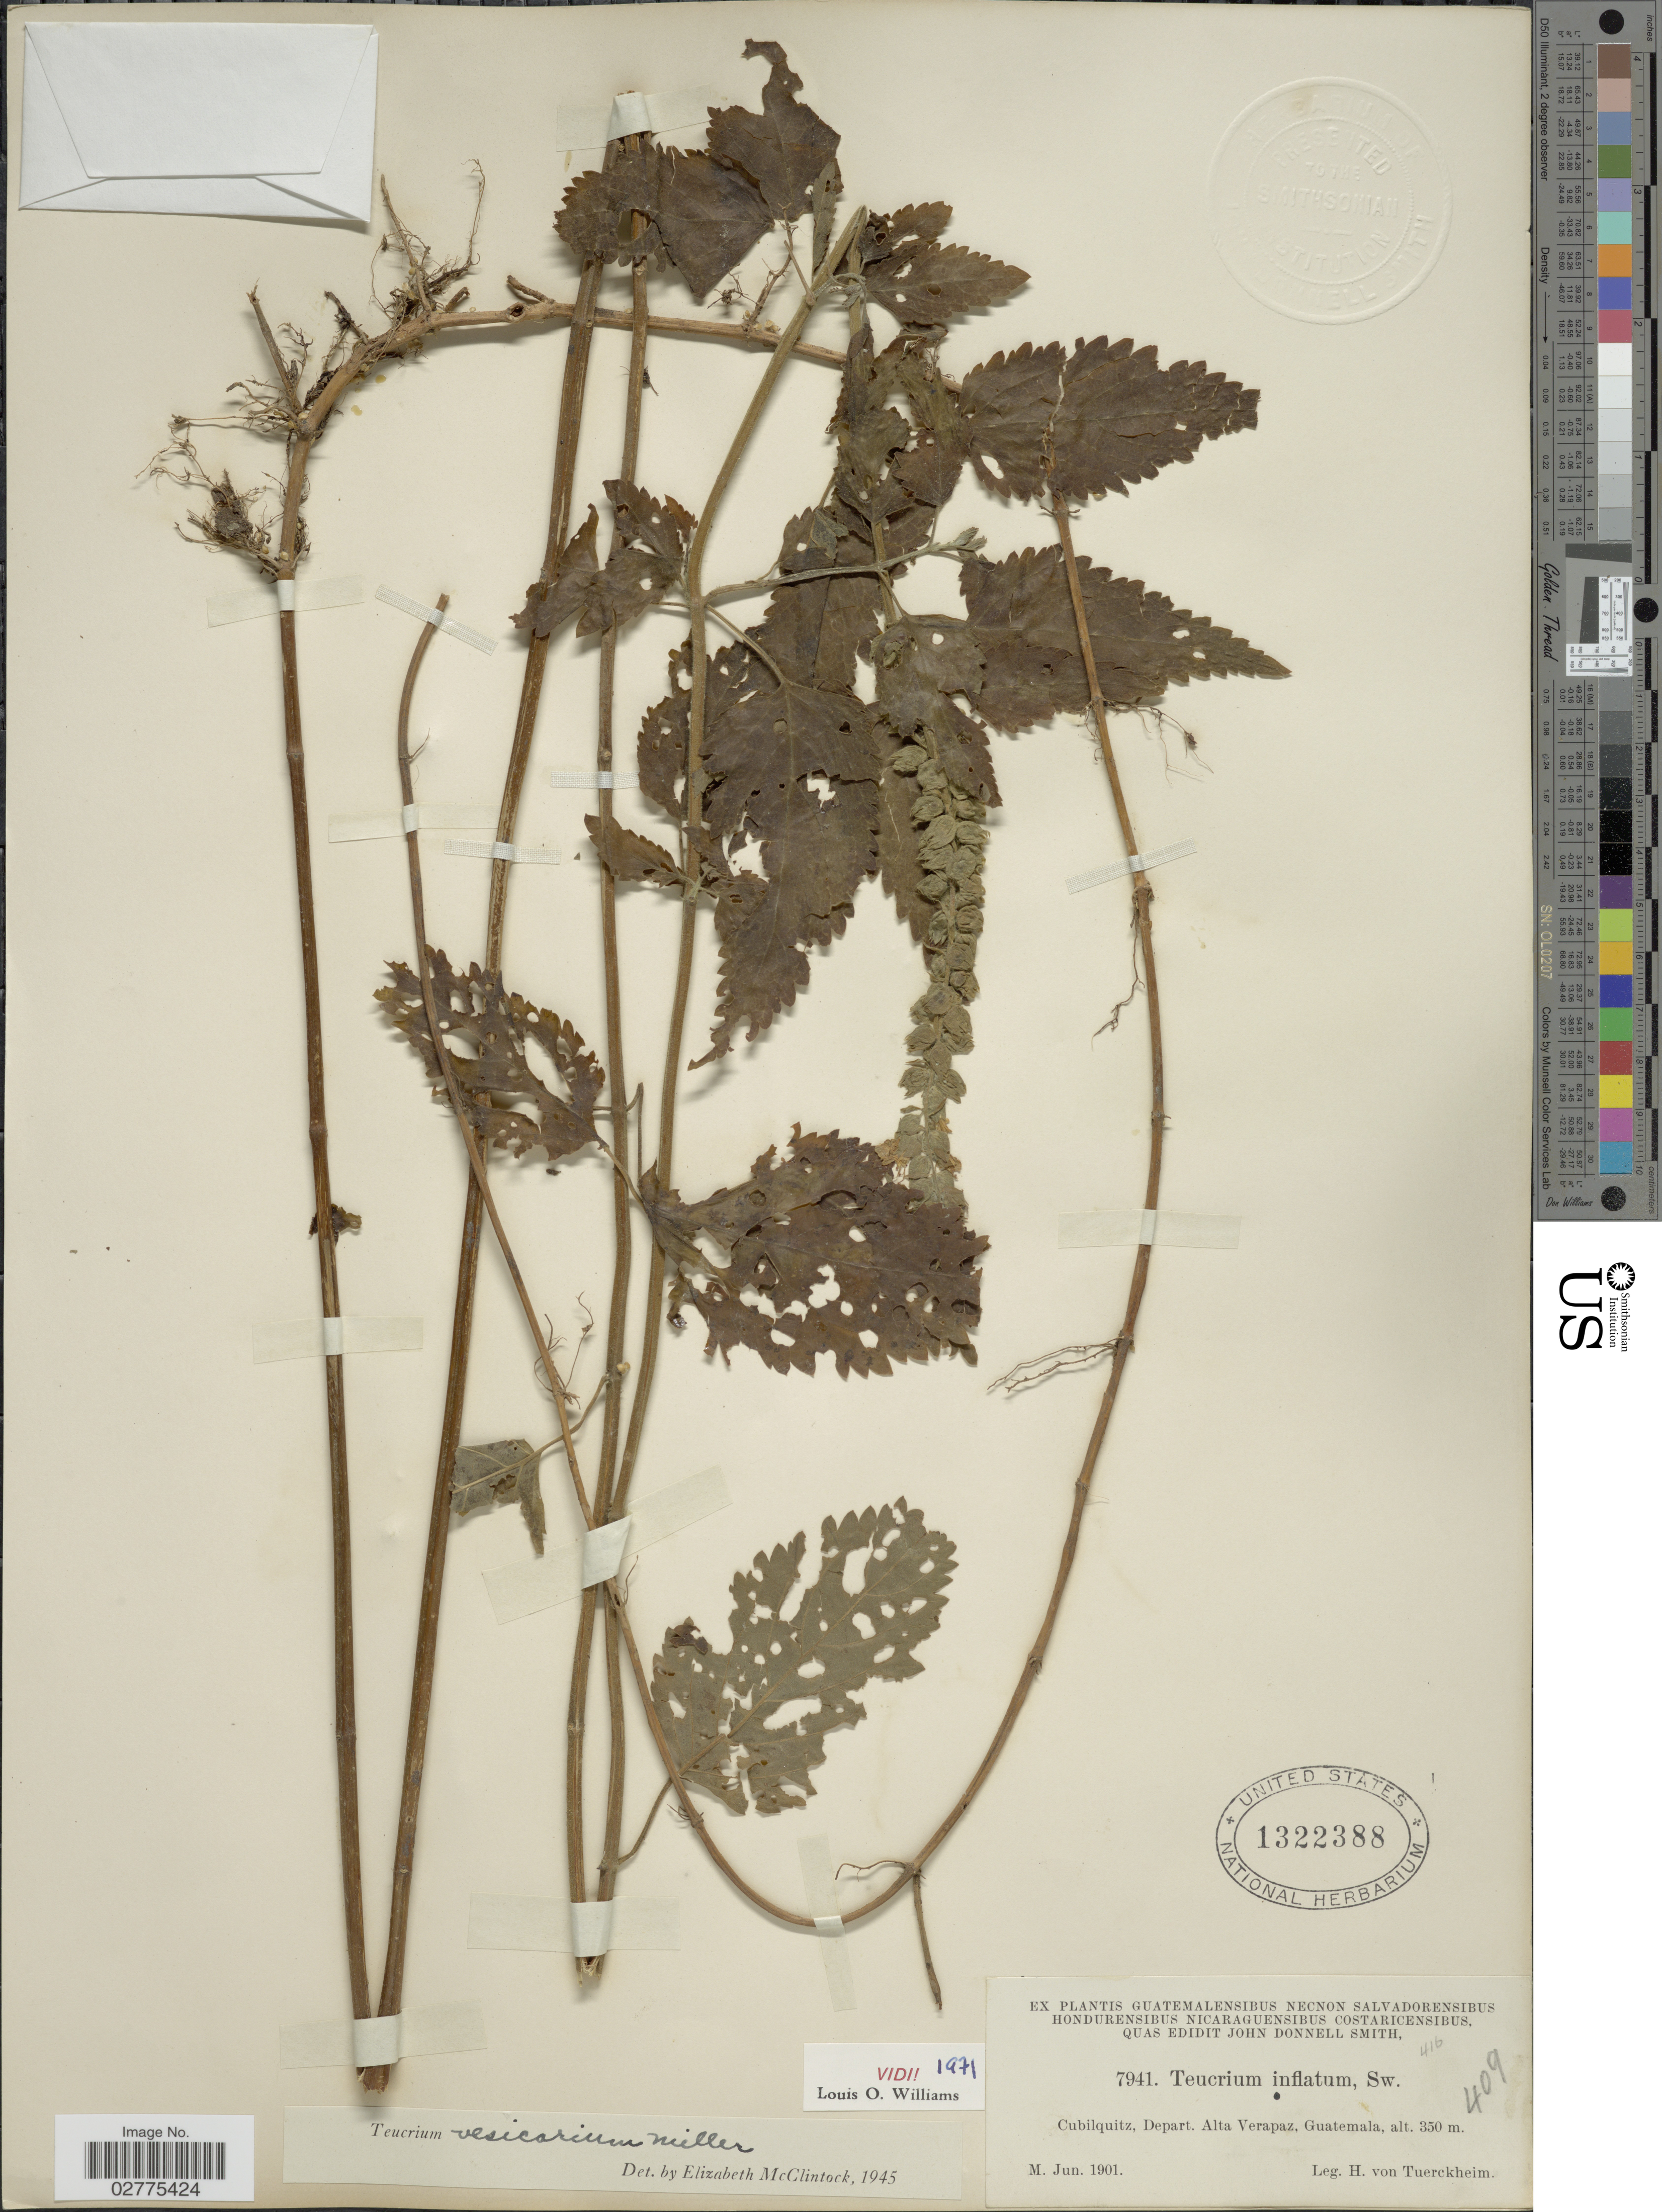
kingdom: Plantae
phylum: Tracheophyta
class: Magnoliopsida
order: Lamiales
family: Lamiaceae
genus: Teucrium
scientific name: Teucrium vesicarium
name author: Mill.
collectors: H. von Türckheim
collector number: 7941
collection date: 1901-06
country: Guatemala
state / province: Alta Verapaz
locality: Cubilquitz, Depart. Alta Verapaz.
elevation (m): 350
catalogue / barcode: US 1322388